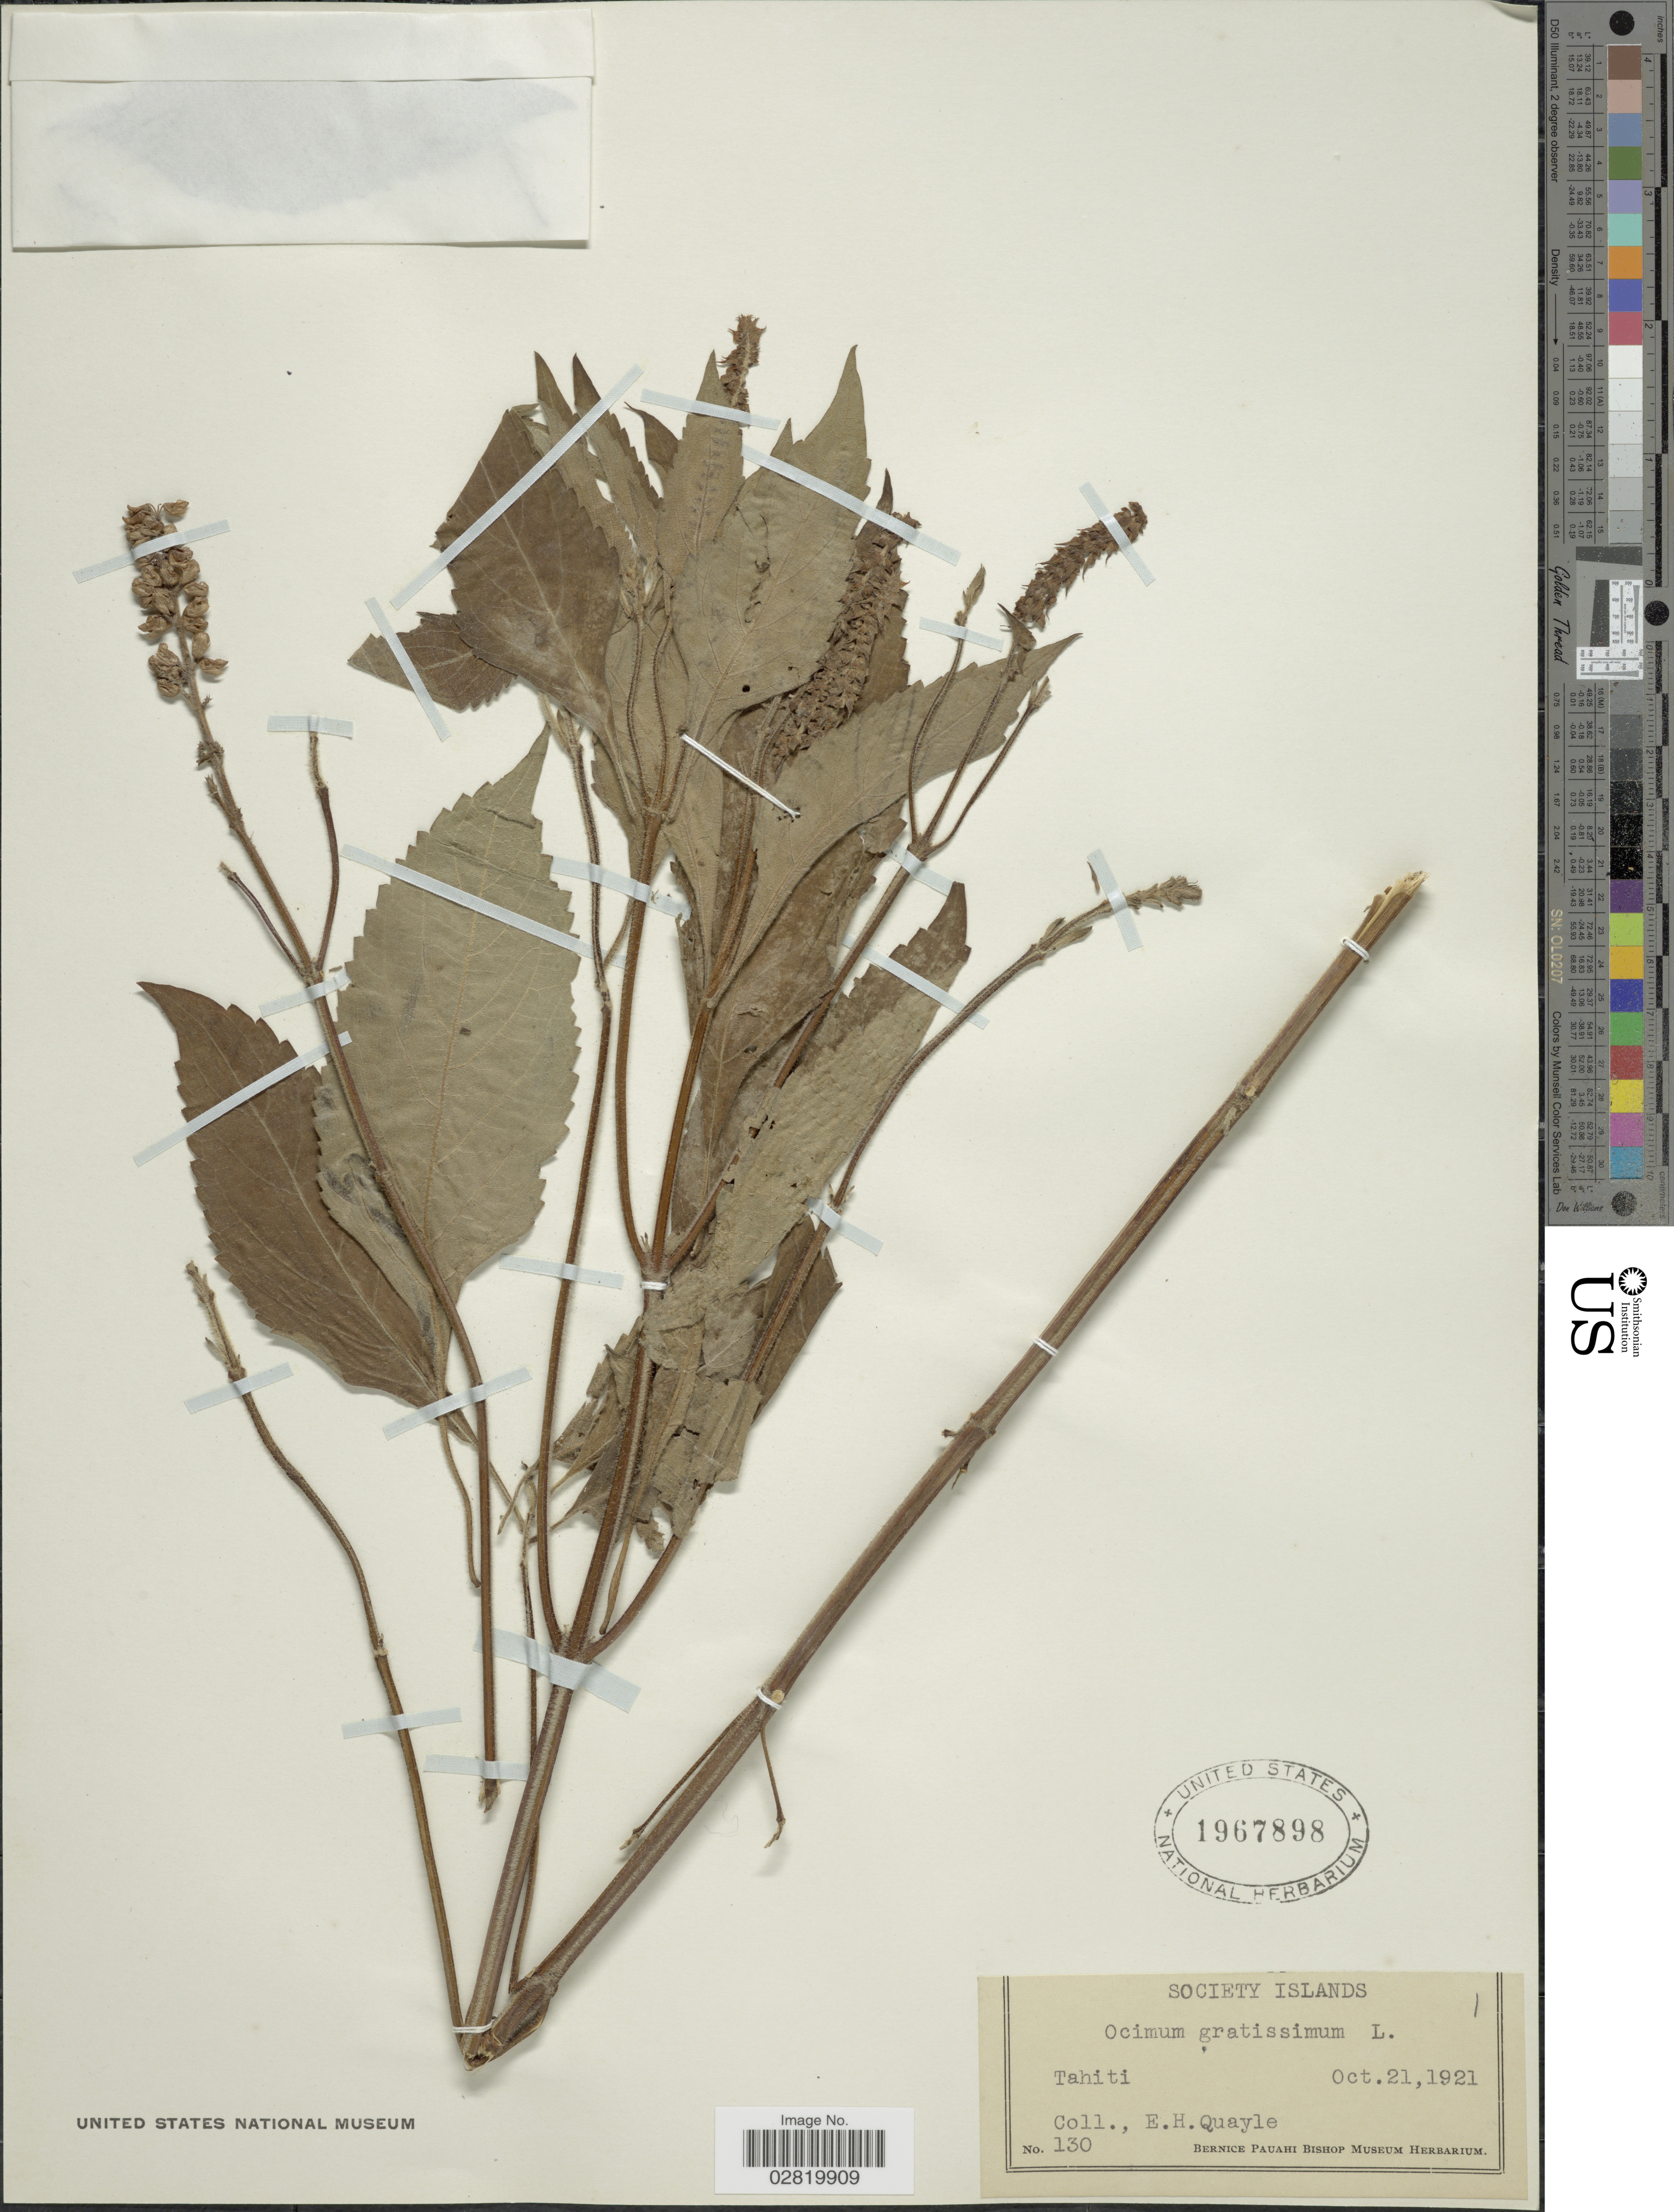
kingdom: Plantae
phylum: Tracheophyta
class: Magnoliopsida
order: Lamiales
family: Lamiaceae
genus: Ocimum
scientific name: Ocimum suave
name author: Willd.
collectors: E. Quayle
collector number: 130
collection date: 1921-10-21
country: French Polynesia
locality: Society Islands, Tahiti.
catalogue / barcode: US 1967898